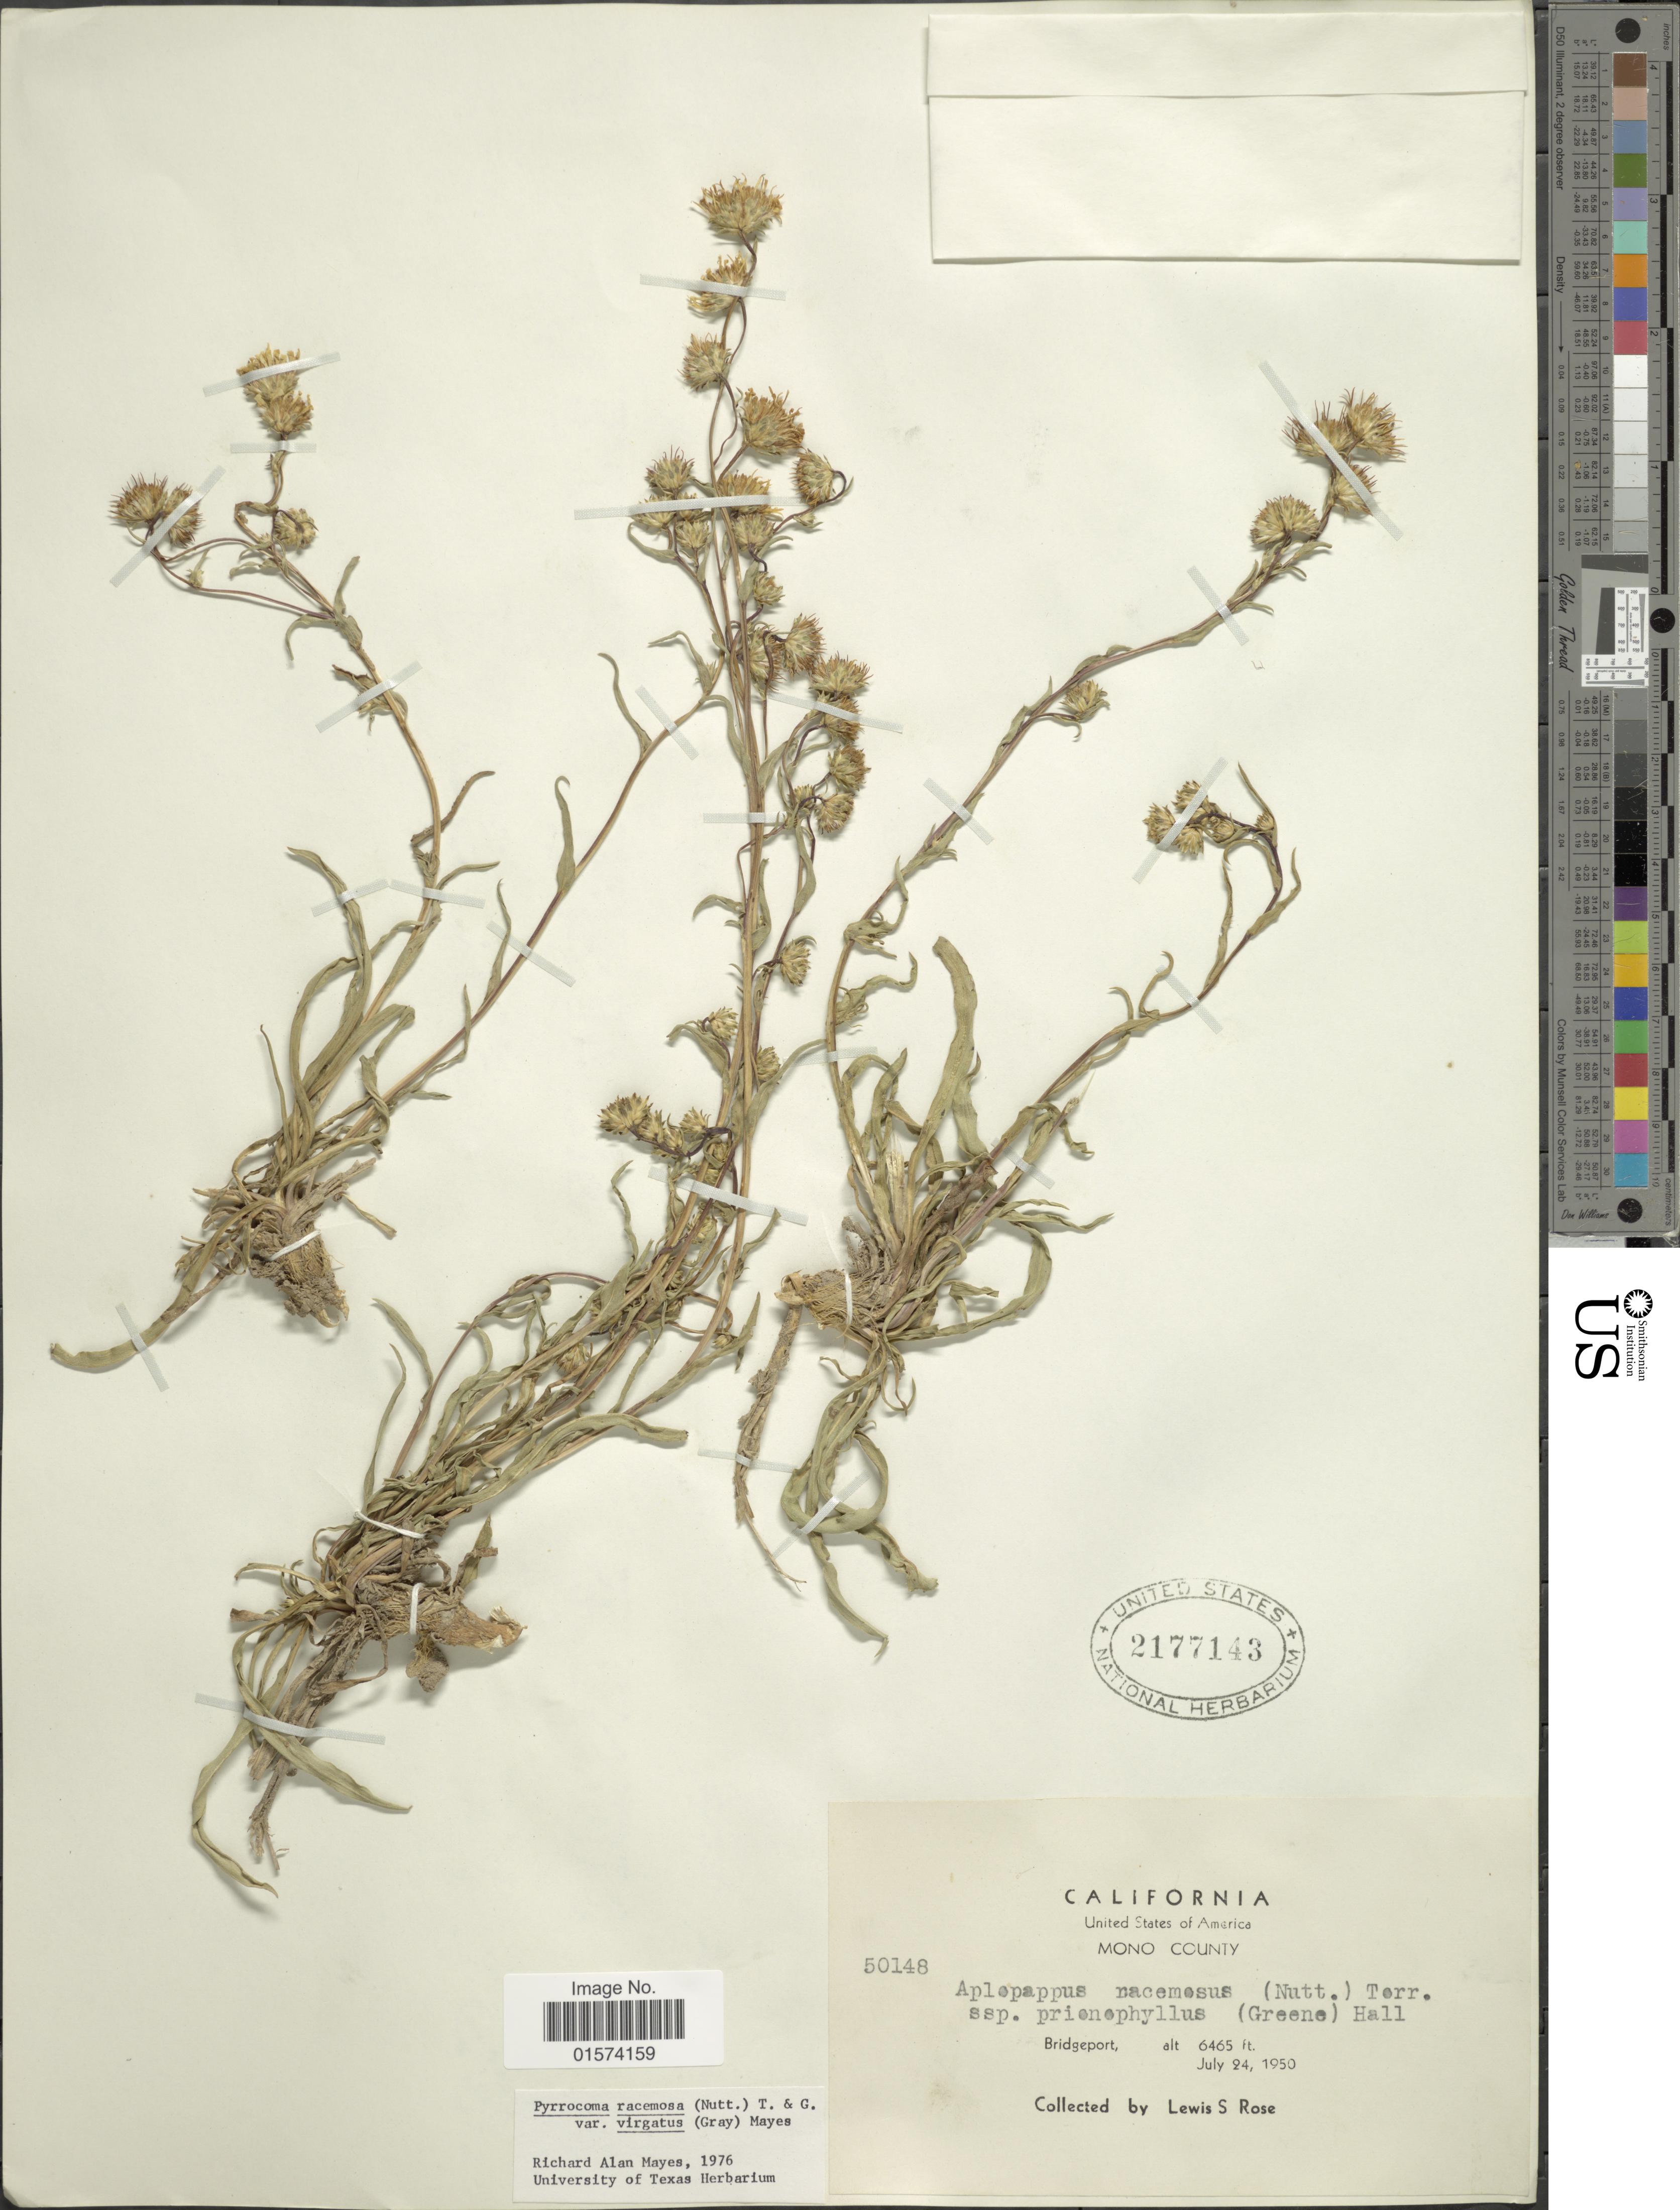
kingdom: Plantae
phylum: Tracheophyta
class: Magnoliopsida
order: Asterales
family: Asteraceae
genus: Pyrrocoma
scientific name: Pyrrocoma racemosa var. virgata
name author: Mayes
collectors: L. S. Rose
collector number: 50148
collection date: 1950-07-24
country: United States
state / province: California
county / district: Mono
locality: Mono County, Bridgeport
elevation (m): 1971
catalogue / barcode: US 2177143